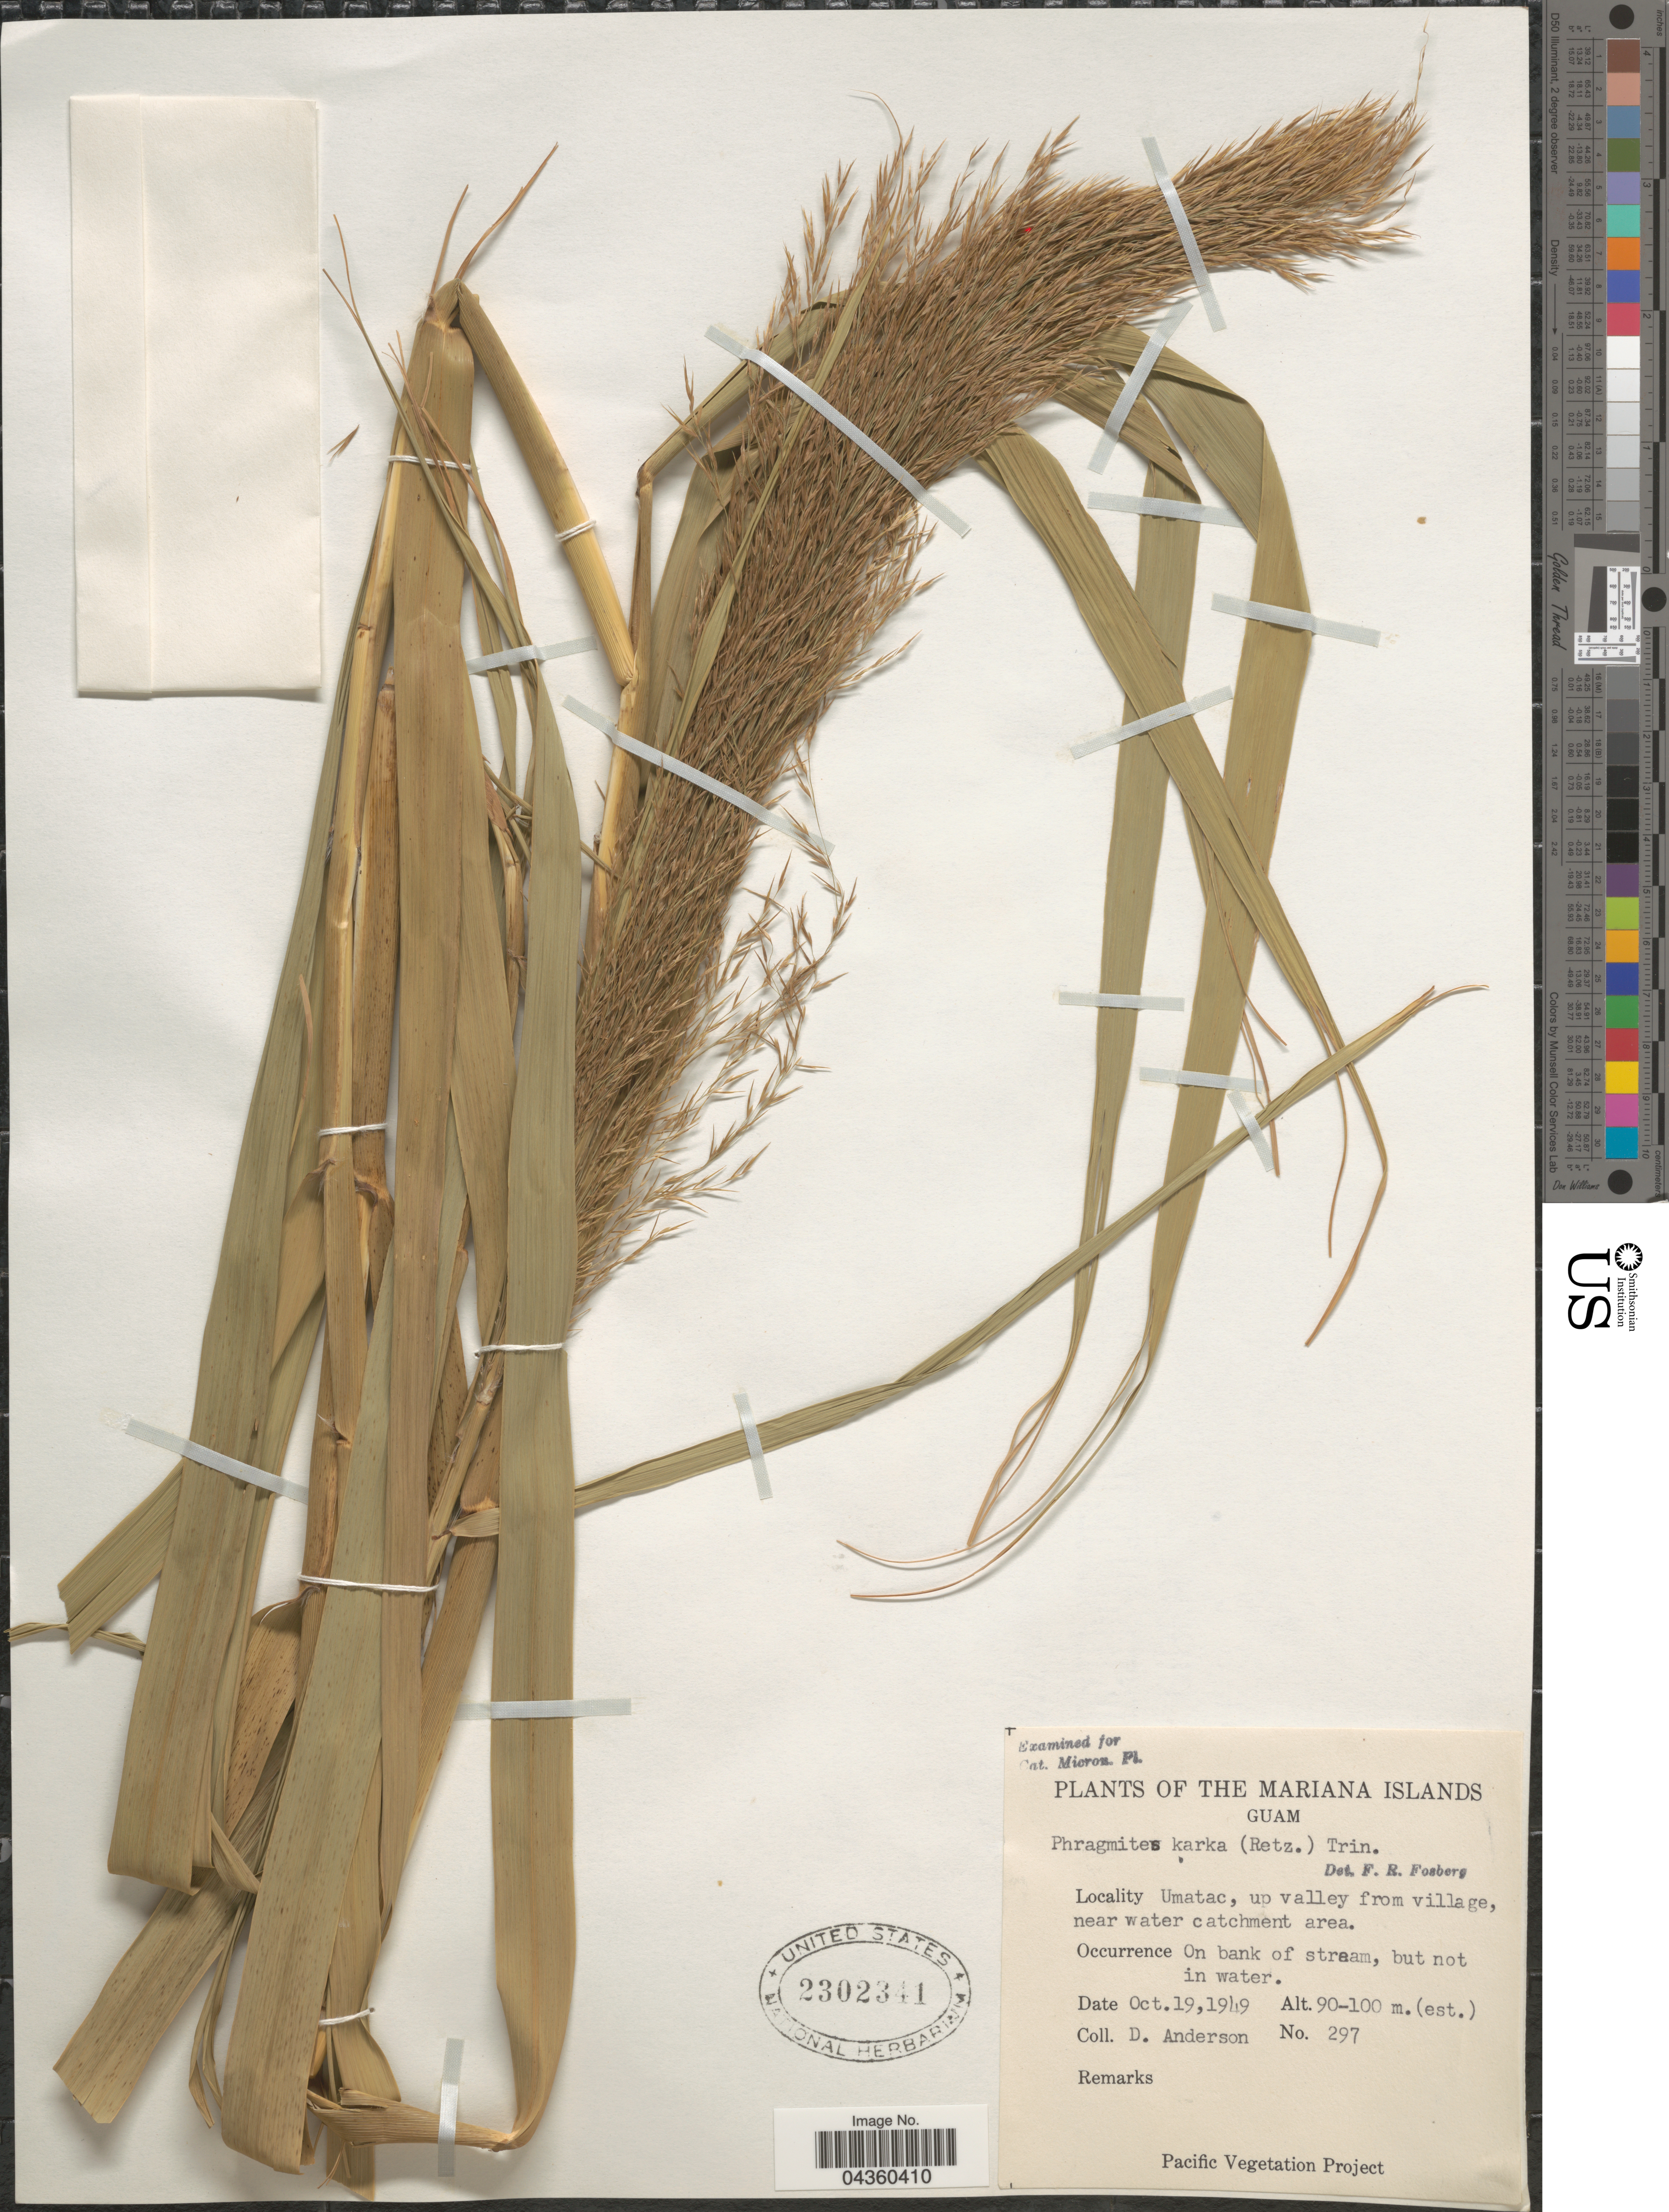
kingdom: Plantae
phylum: Tracheophyta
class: Liliopsida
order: Poales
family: Poaceae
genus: Phragmites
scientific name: Phragmites karka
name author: (Retz.) Trin. ex Steud.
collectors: D. Anderson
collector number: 297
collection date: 1949-10-19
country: Guam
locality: The Mariana Islands. Umatac, up valley from village, near water catchment area.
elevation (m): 90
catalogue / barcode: US 2302341